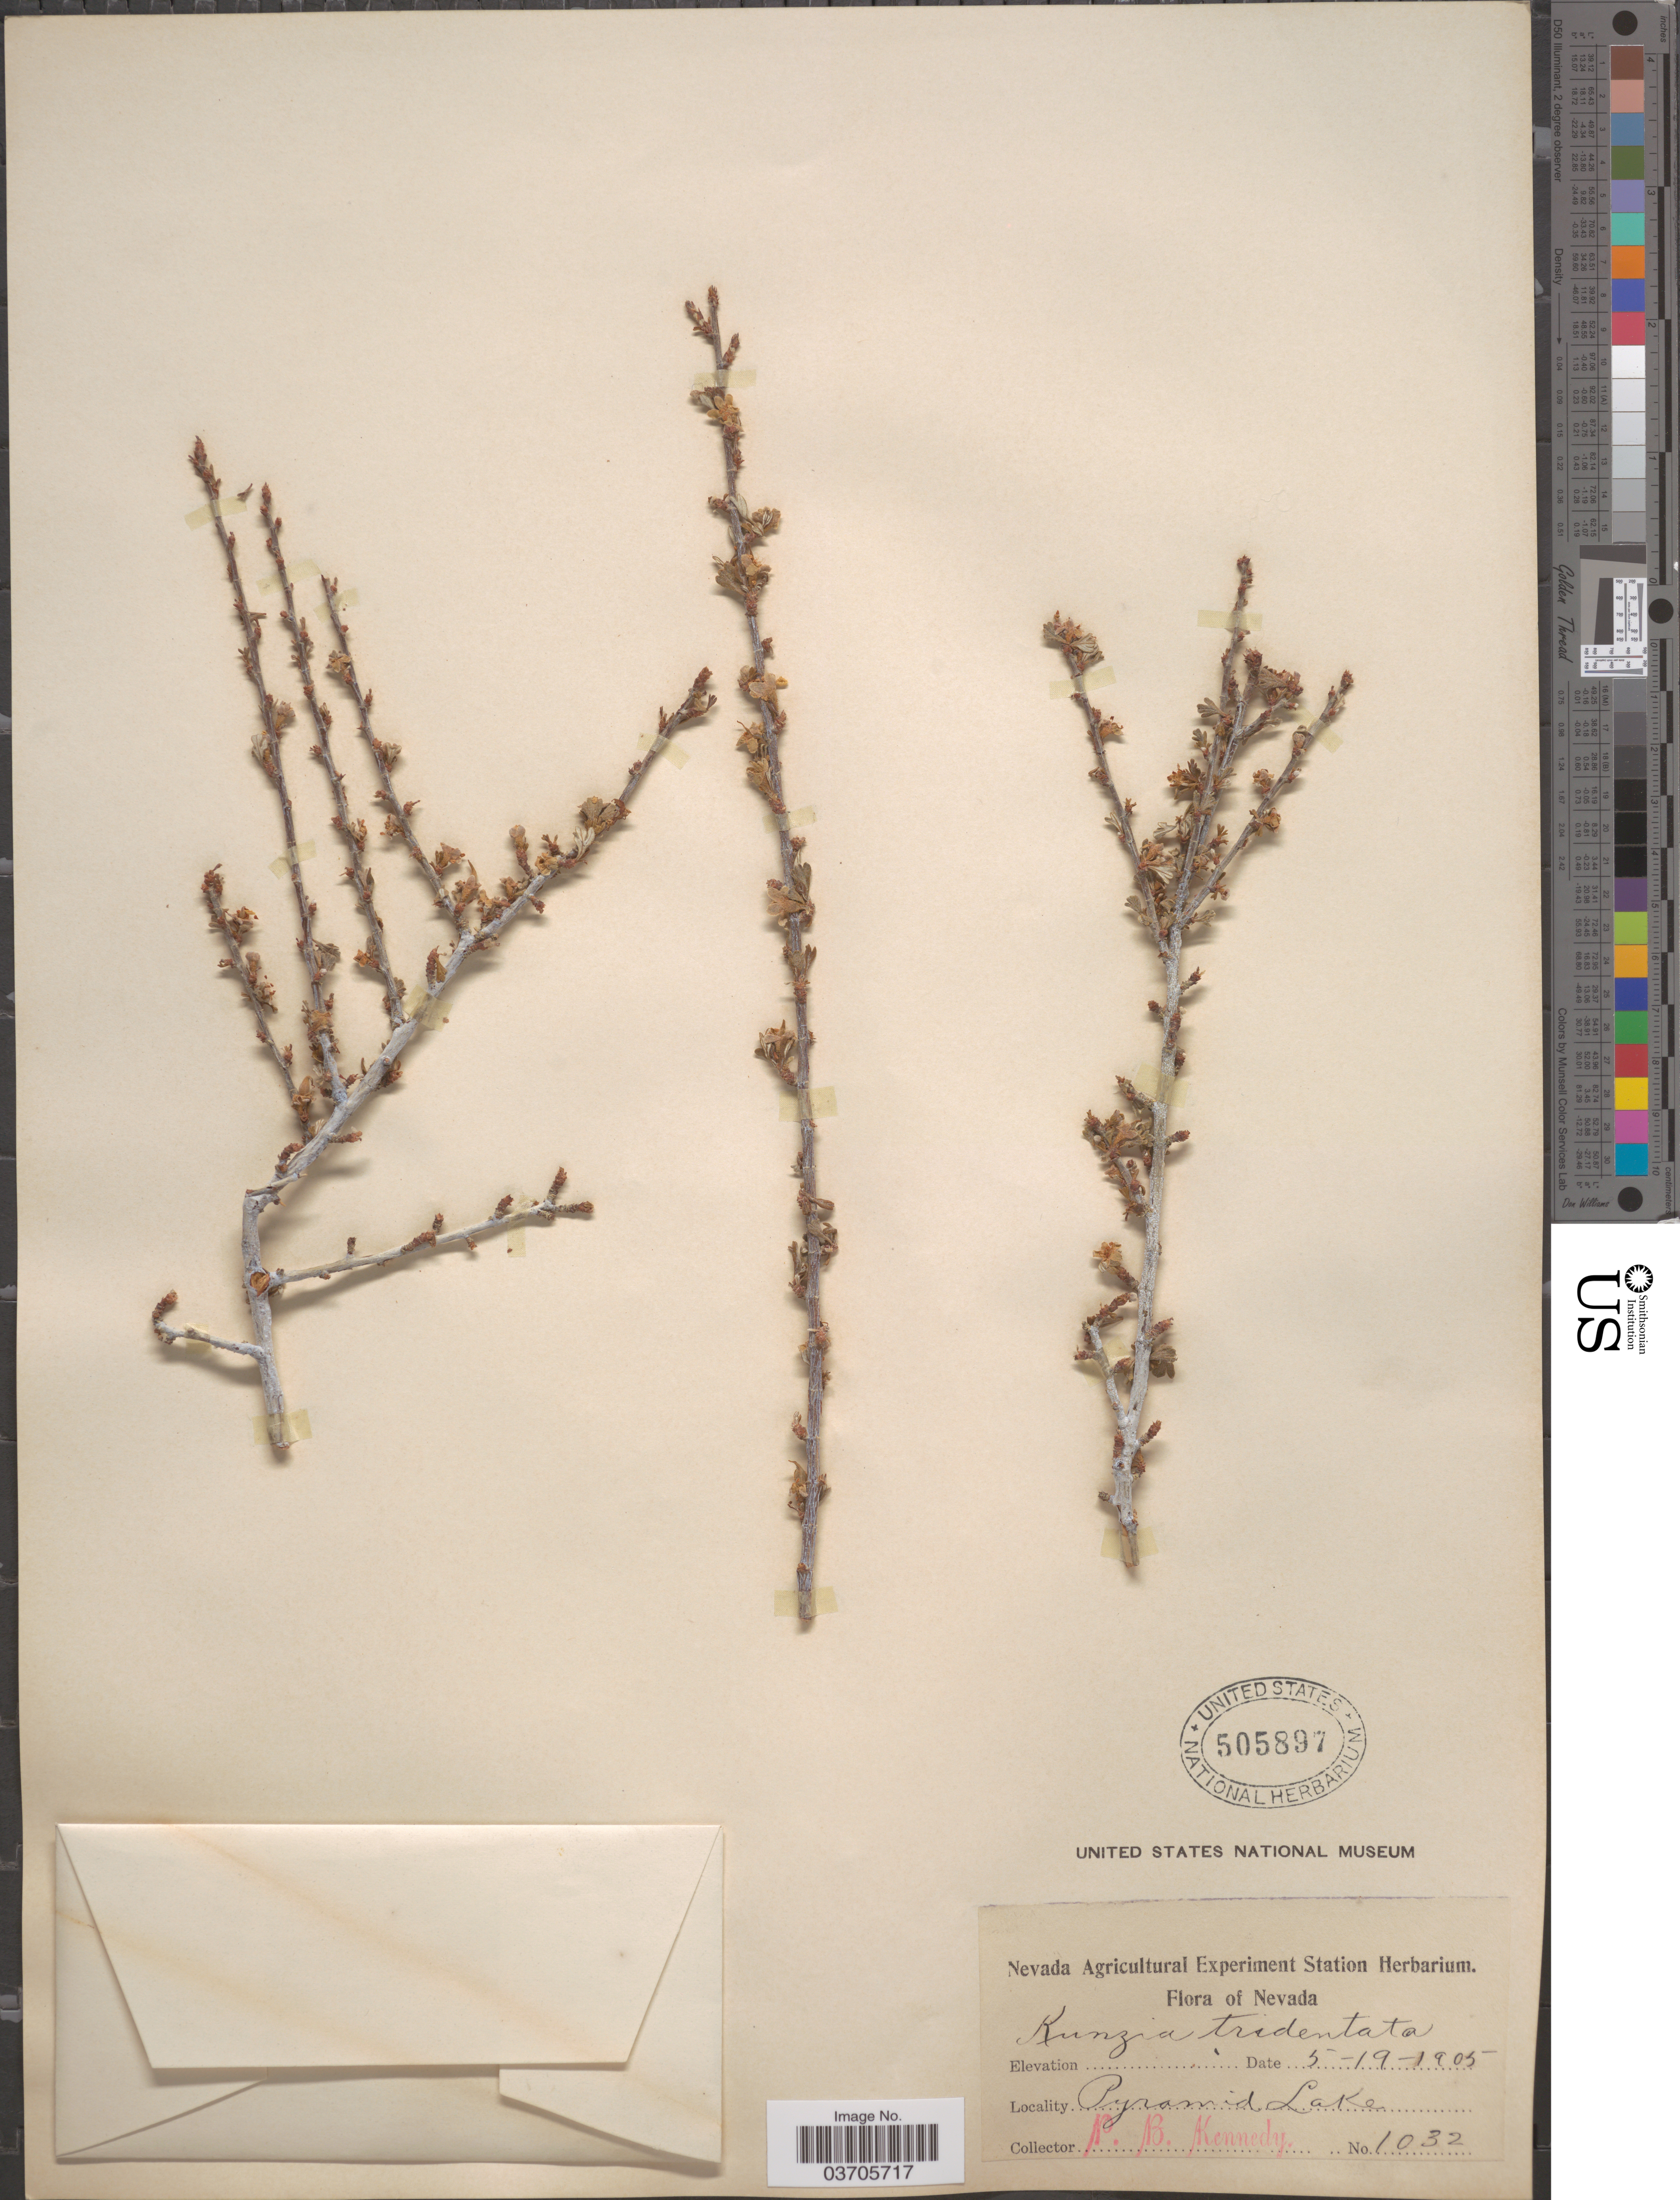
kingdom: Plantae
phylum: Tracheophyta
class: Magnoliopsida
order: Rosales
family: Rosaceae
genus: Purshia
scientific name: Purshia tridentata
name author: (Pursh) DC.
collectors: P. B. Kennedy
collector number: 1032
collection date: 1905-05-19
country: United States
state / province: Nevada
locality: Pyramid Lake.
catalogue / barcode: US 505897